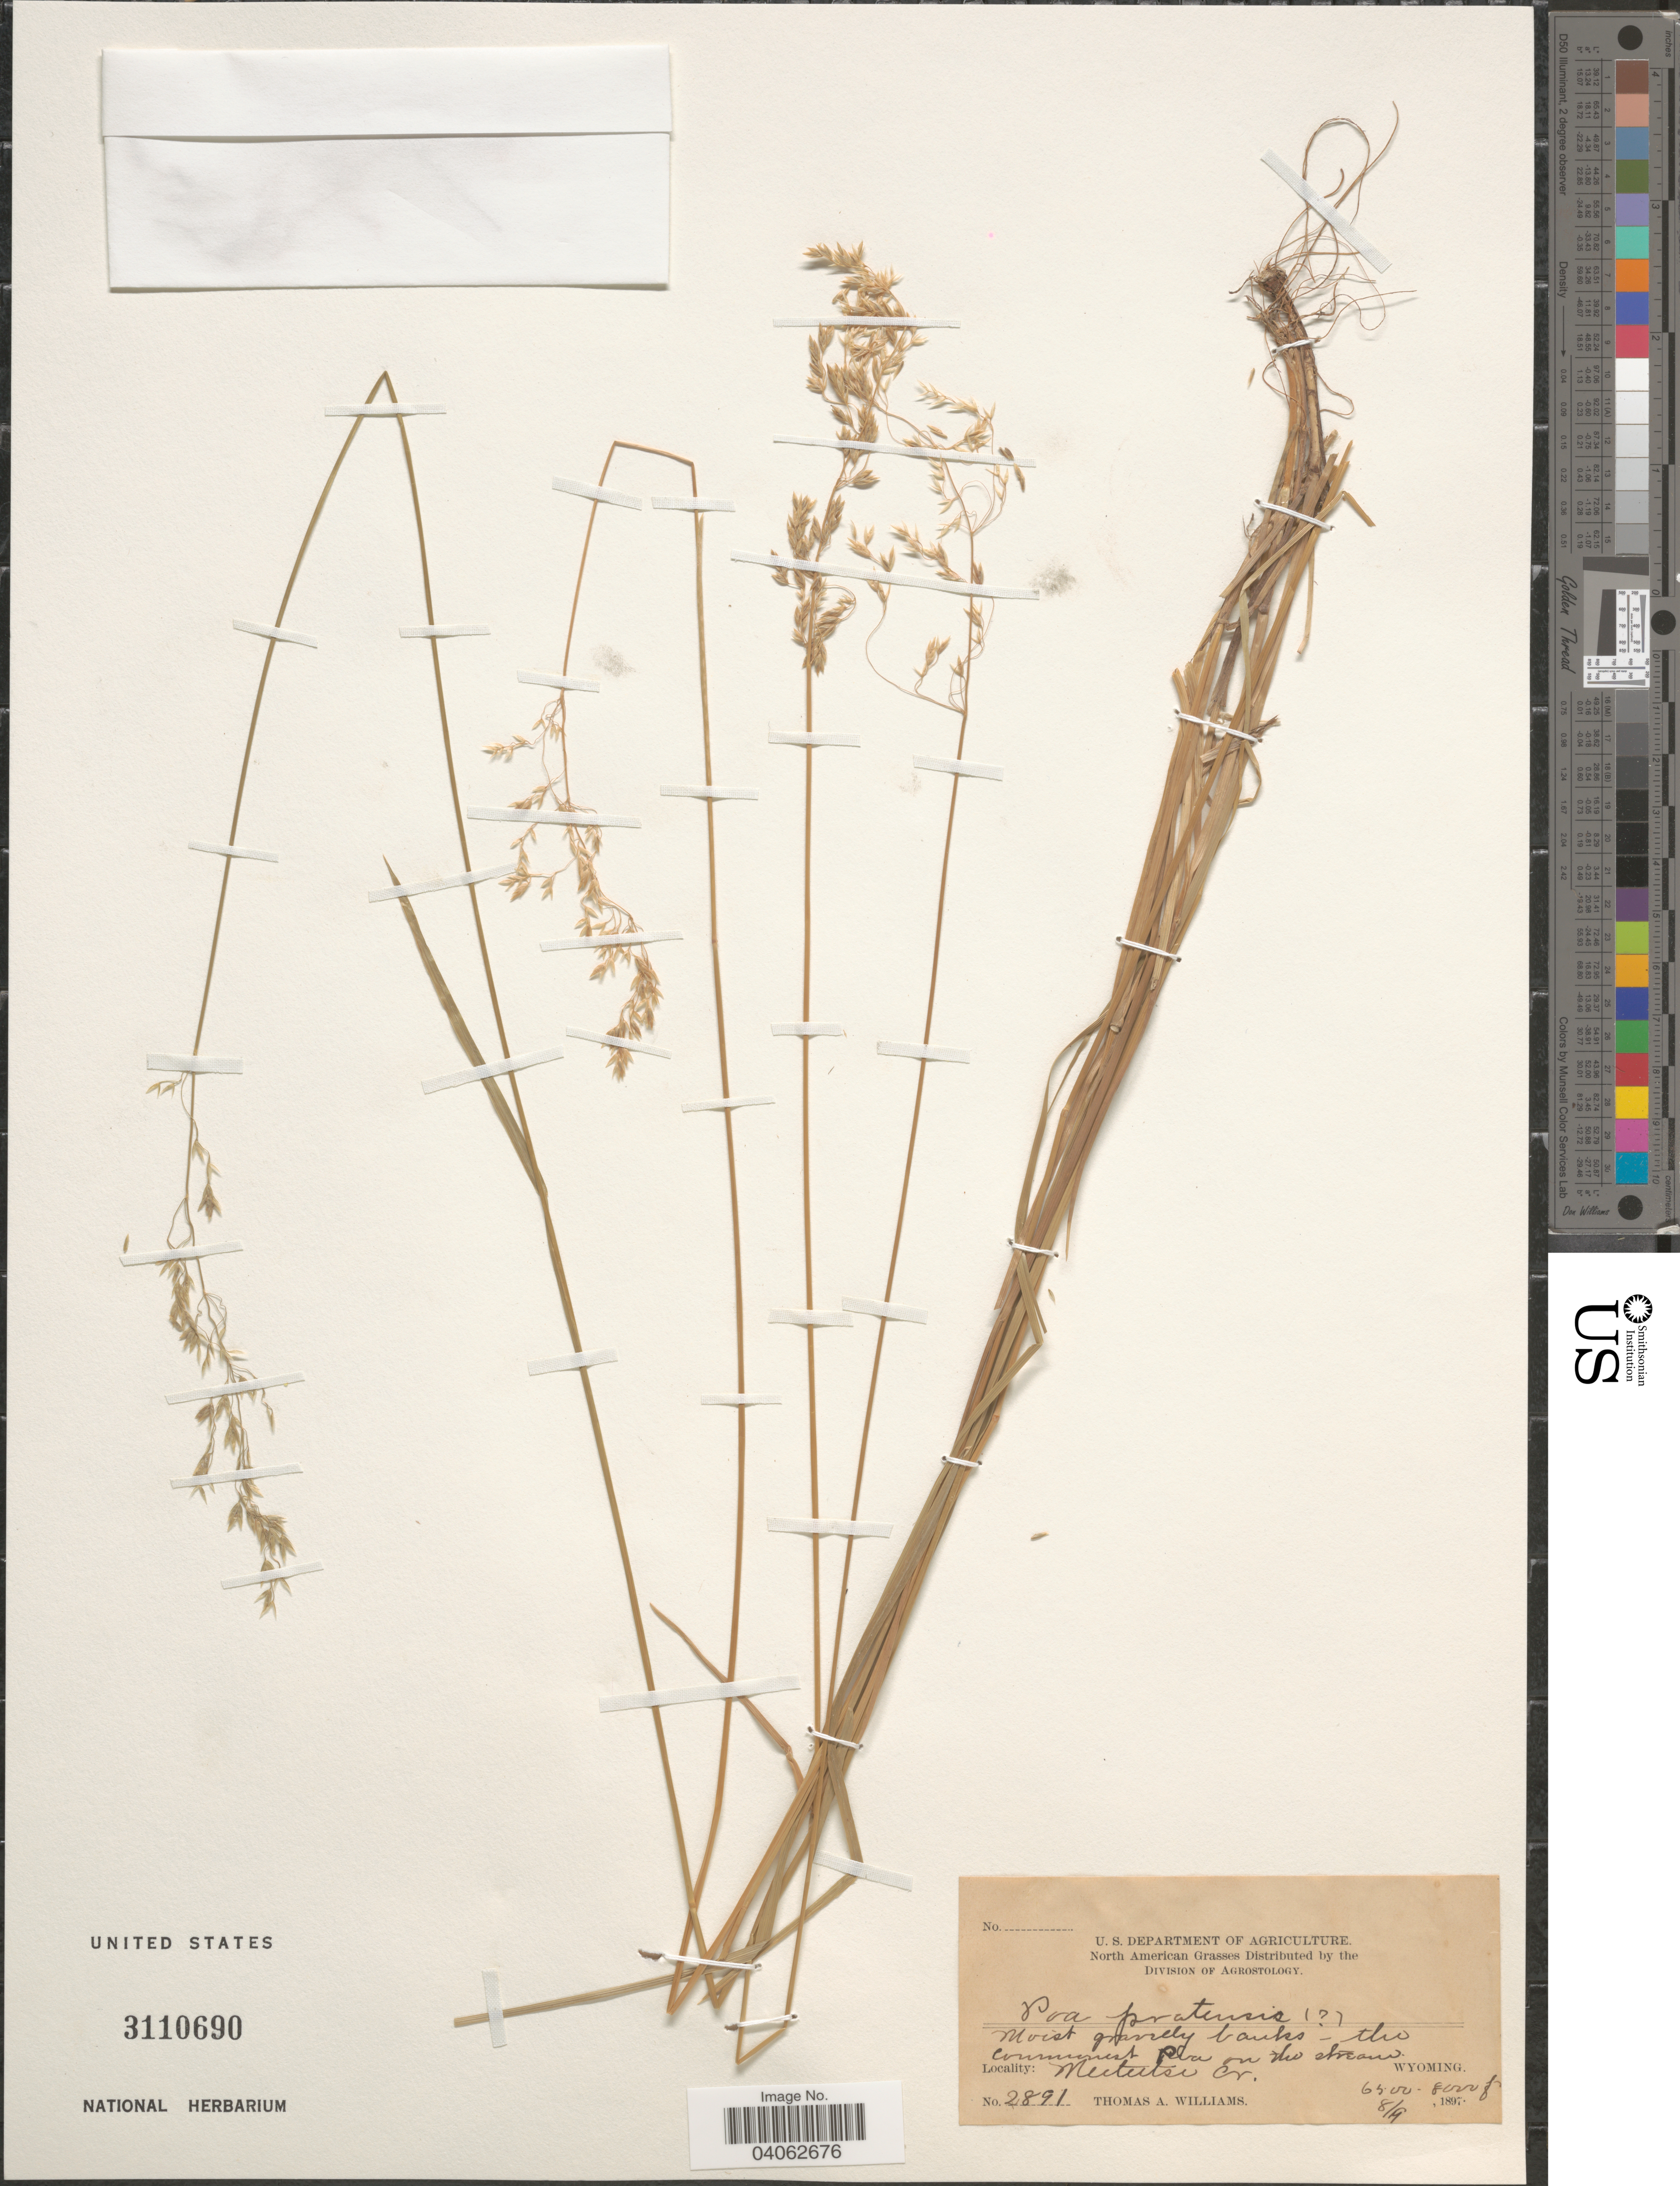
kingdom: Plantae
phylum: Tracheophyta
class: Liliopsida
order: Poales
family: Poaceae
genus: Poa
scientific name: Poa pratensis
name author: L.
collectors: T. A. Williams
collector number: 2891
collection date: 1897-08-09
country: United States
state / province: Wyoming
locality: Meeteetse Cr.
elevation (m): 1981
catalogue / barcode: US 3110690